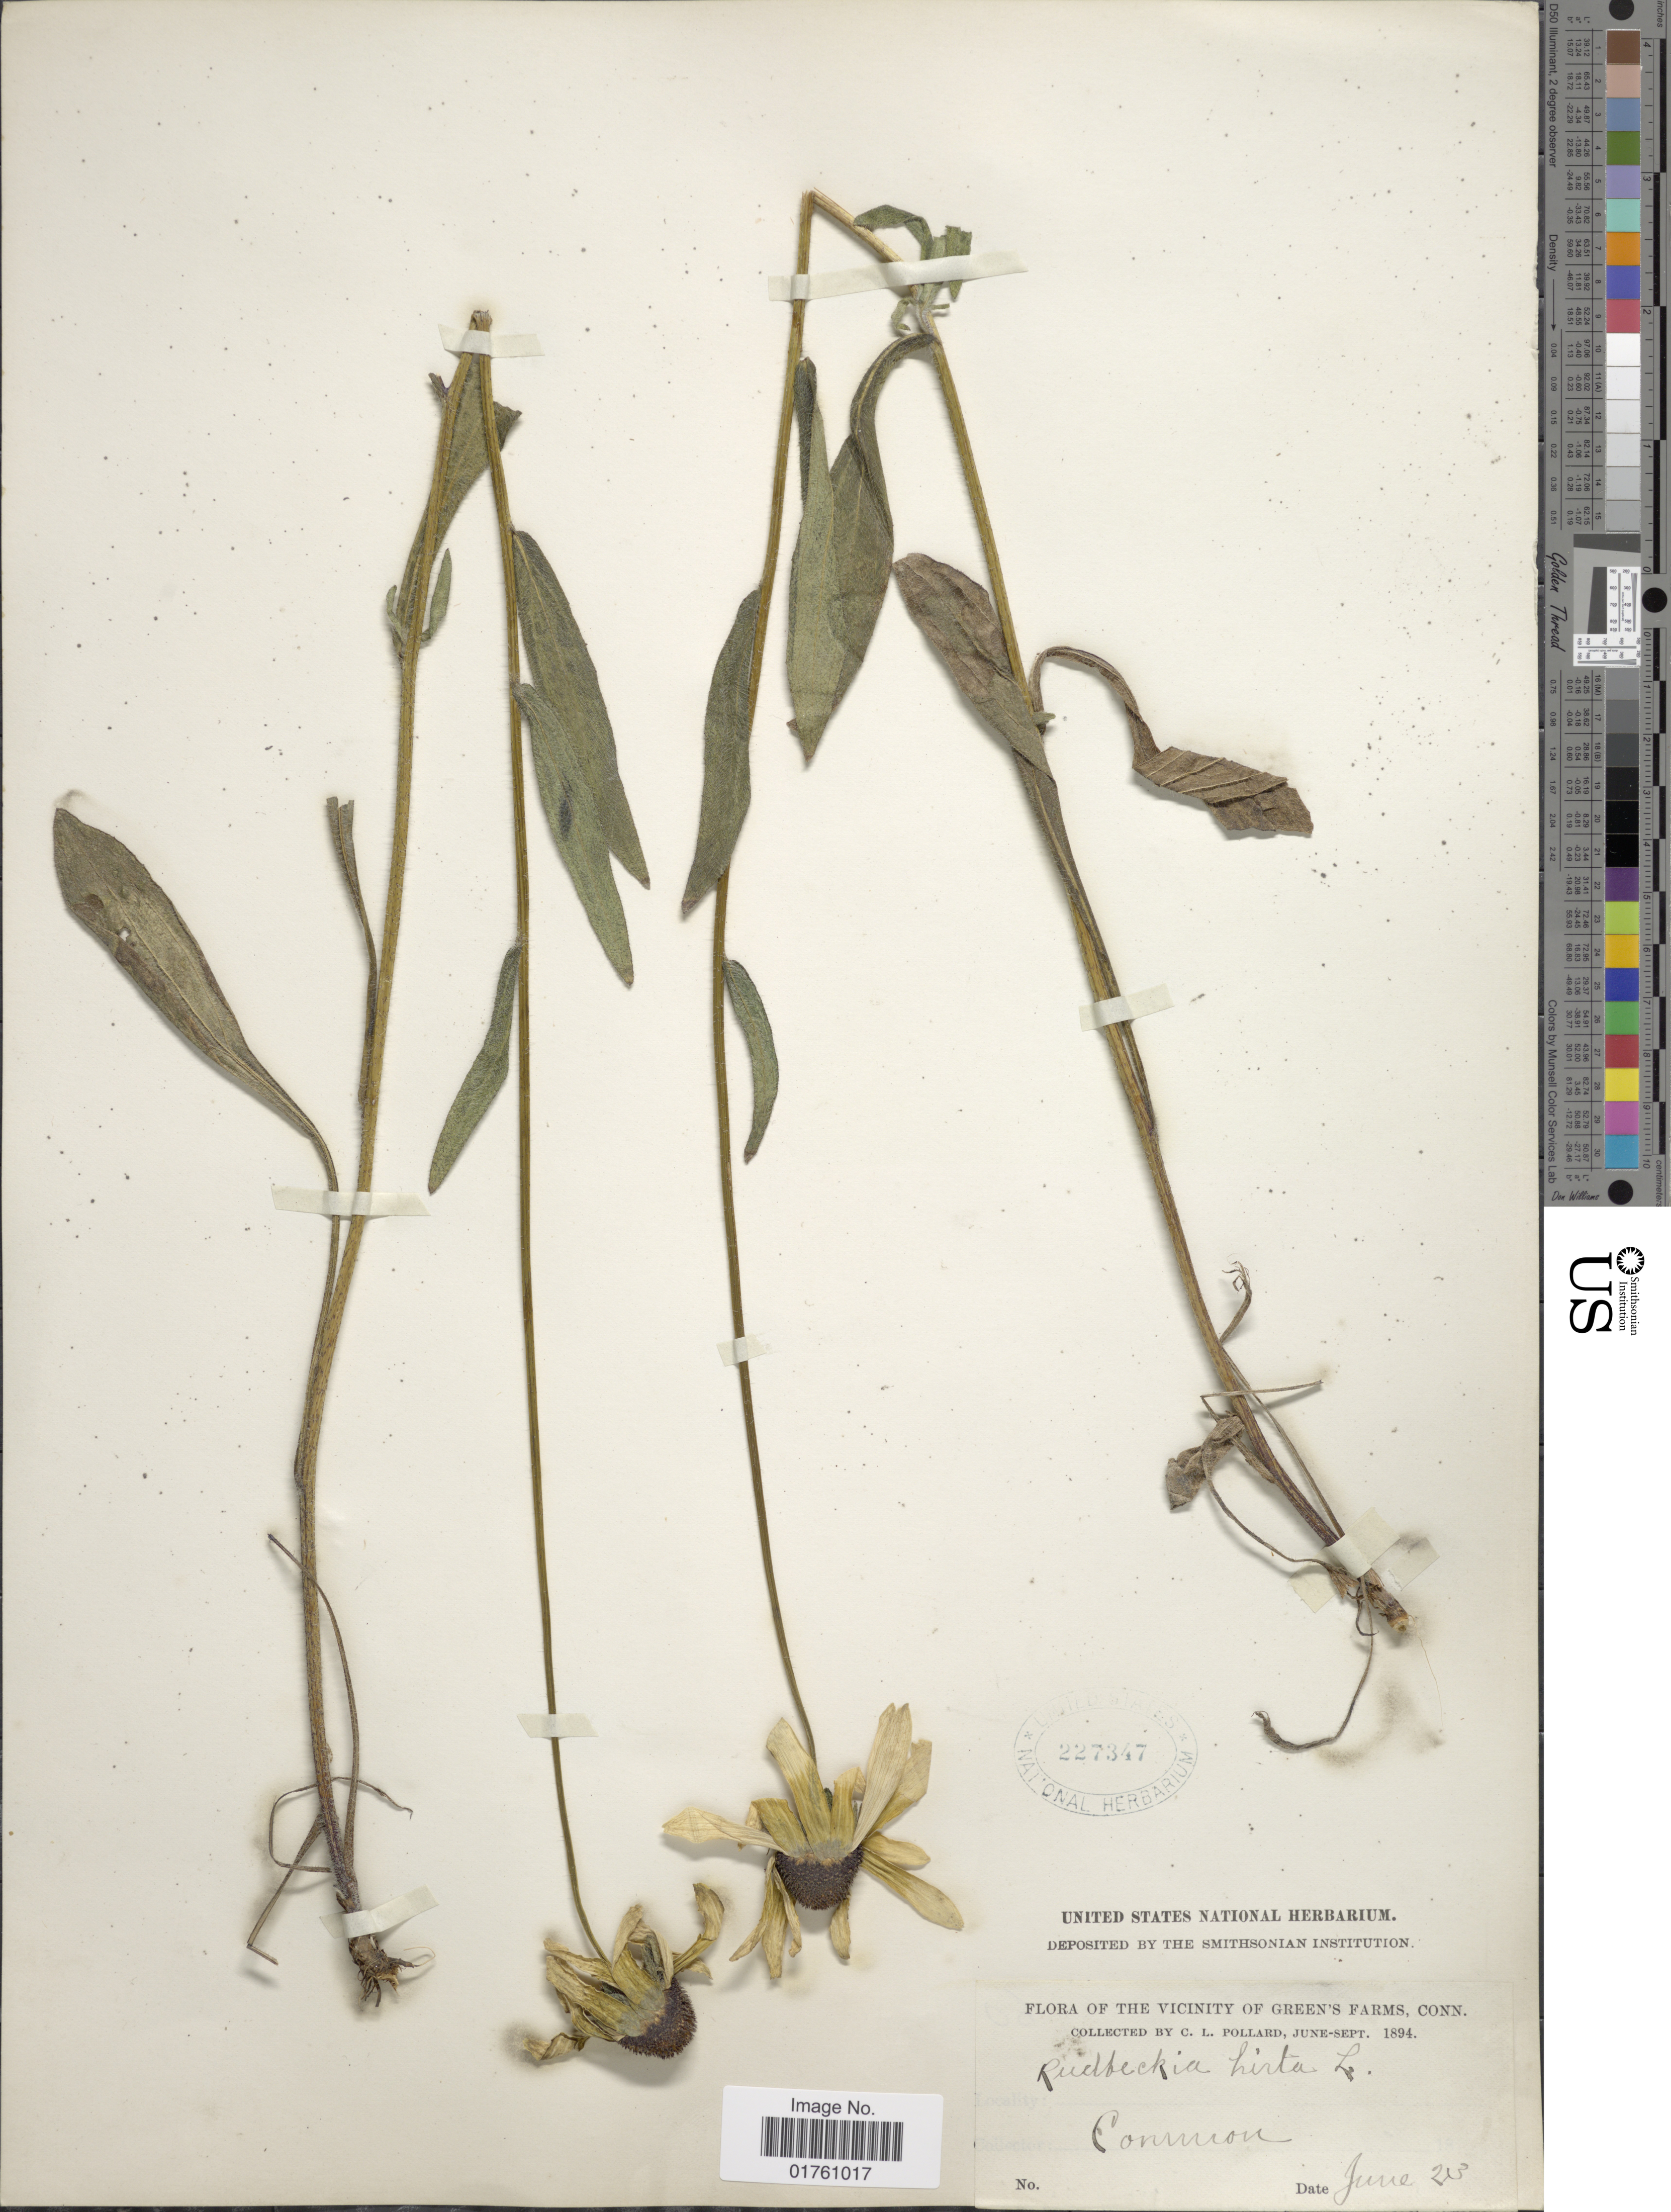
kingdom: Plantae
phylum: Tracheophyta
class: Magnoliopsida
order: Asterales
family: Asteraceae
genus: Rudbeckia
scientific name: Rudbeckia hirta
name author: L.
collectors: C. L. Pollard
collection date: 1894-06-23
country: United States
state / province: Connecticut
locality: The Vicinity of Green's Farms, Common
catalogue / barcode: US 227347